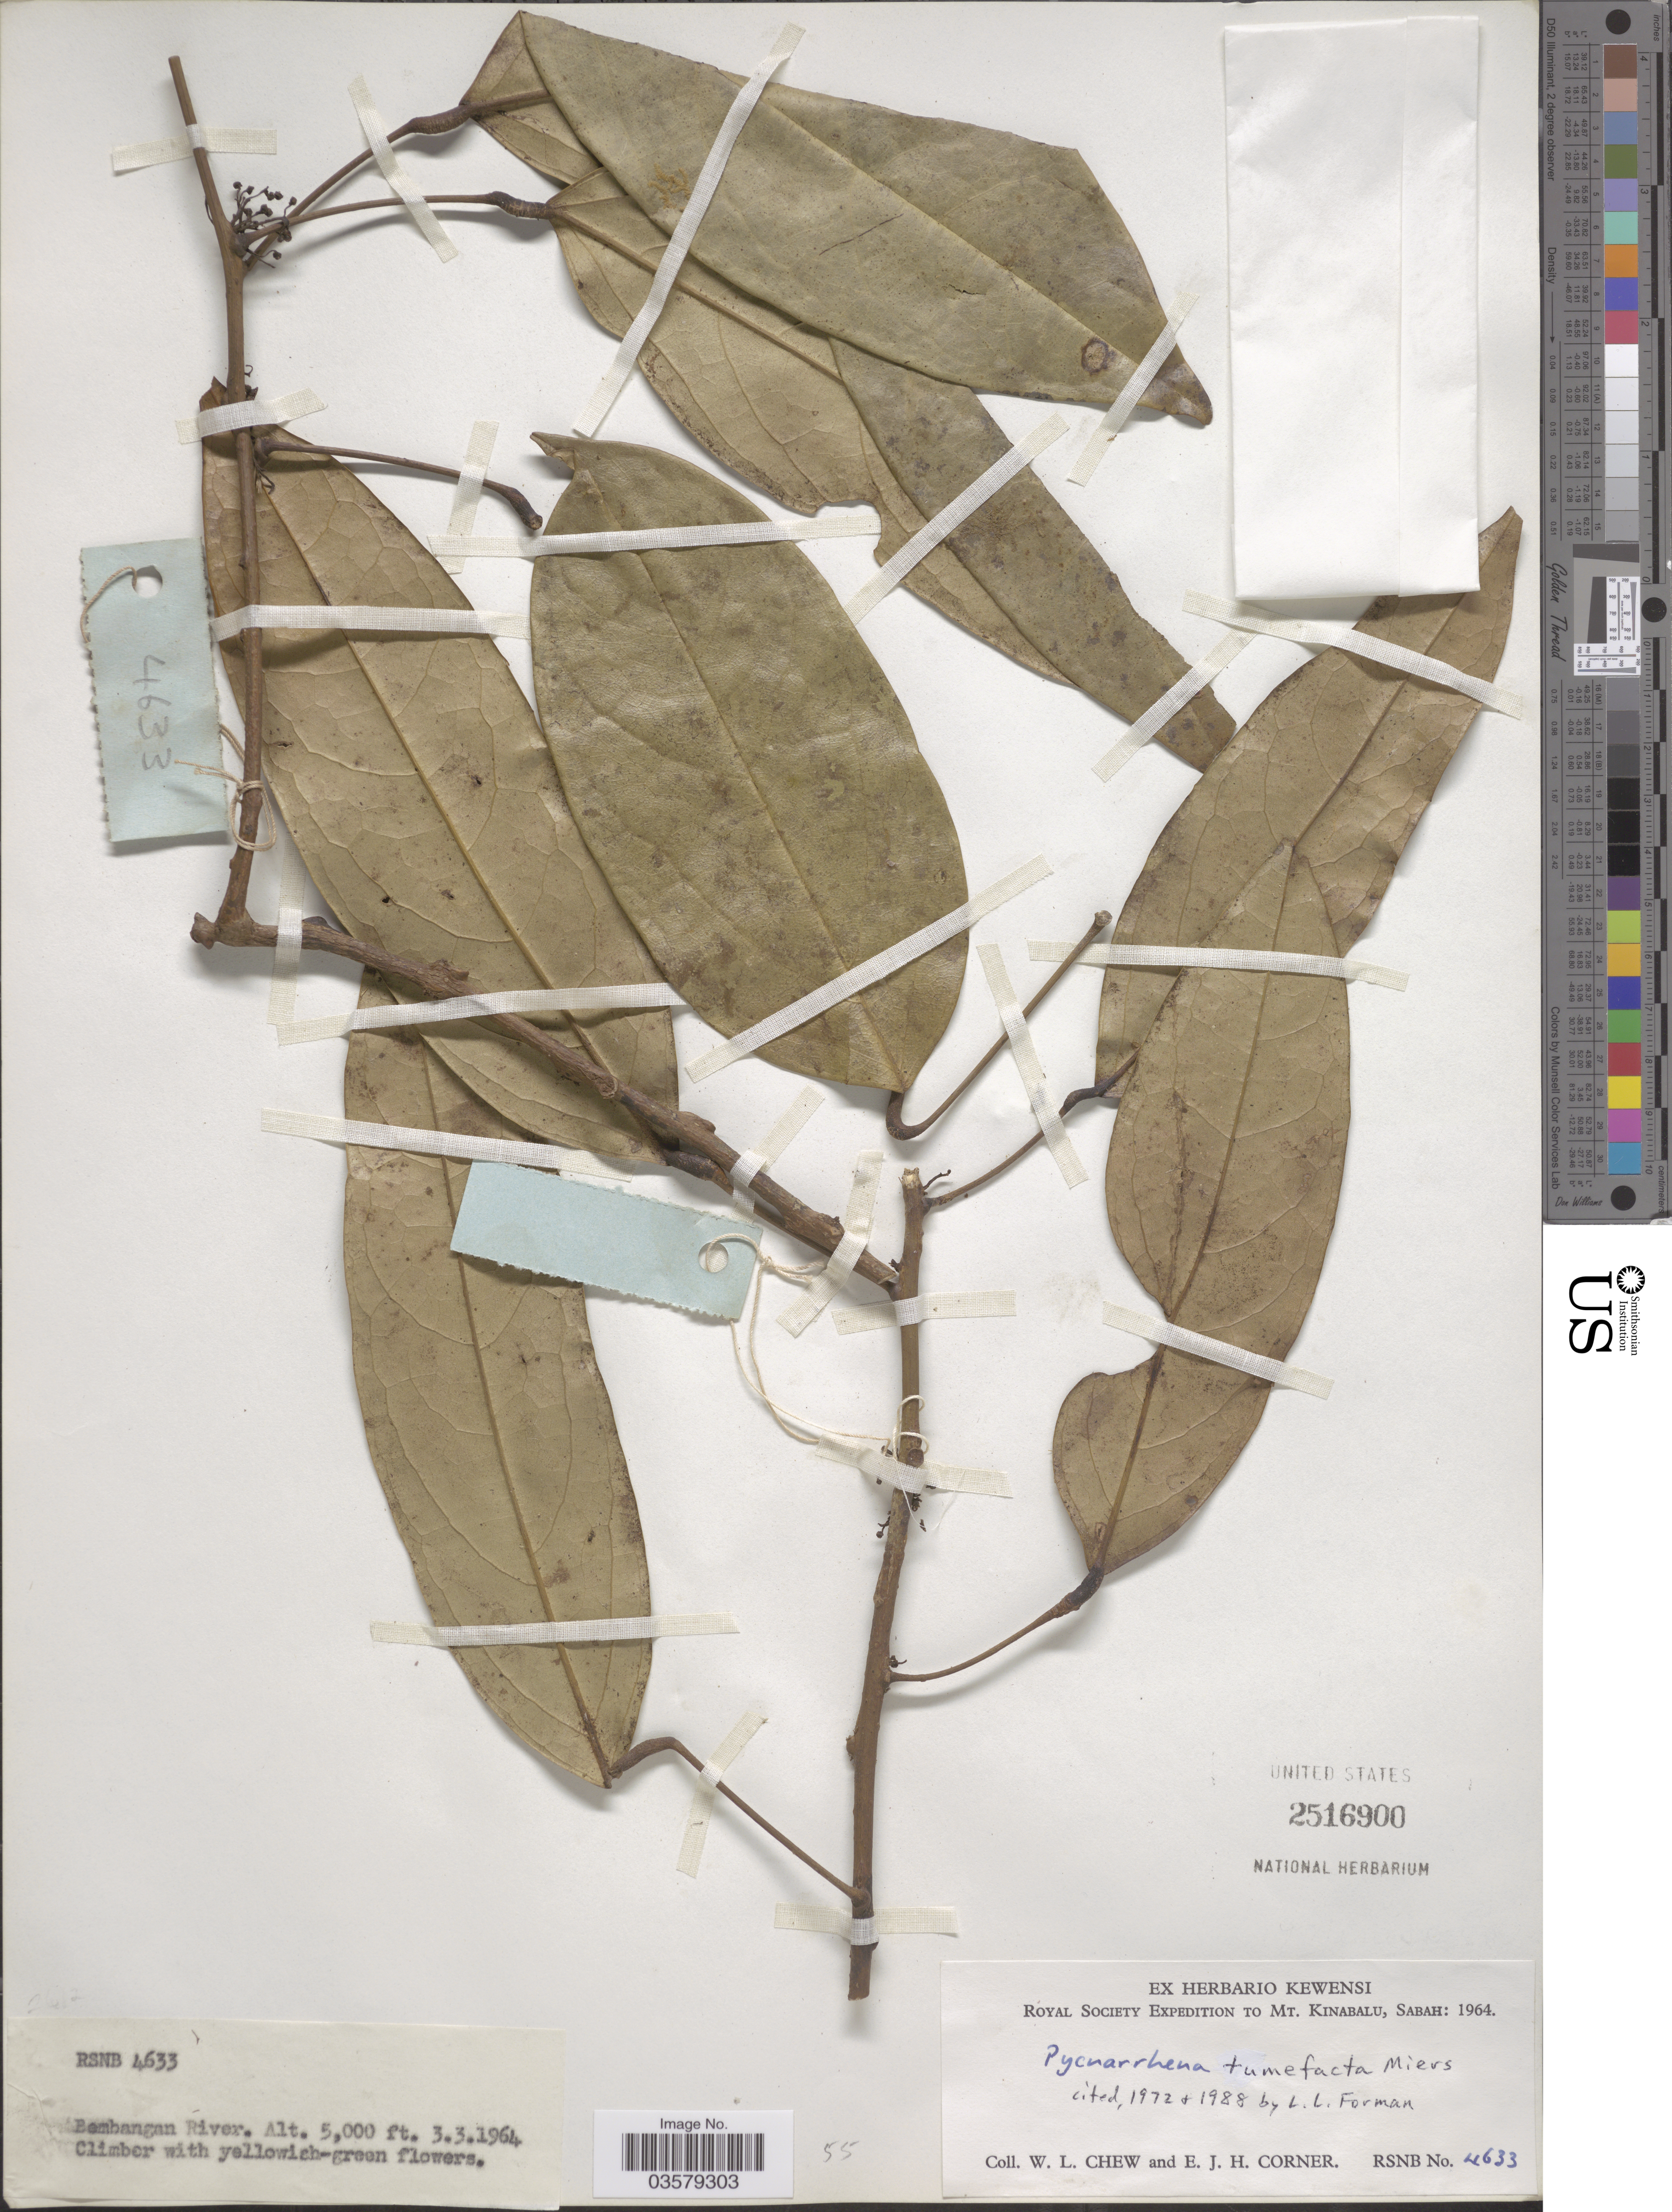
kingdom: Plantae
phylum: Tracheophyta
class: Magnoliopsida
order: Ranunculales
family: Menispermaceae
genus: Pycnarrhena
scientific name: Pycnarrhena tumefacta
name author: Miers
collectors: W. Chew & E. Corner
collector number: RSNB 4633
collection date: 1964-03-03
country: Malaysia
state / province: Sabah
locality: Mt. Kinabalu. Bembangan River.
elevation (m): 1524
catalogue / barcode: US 2516900